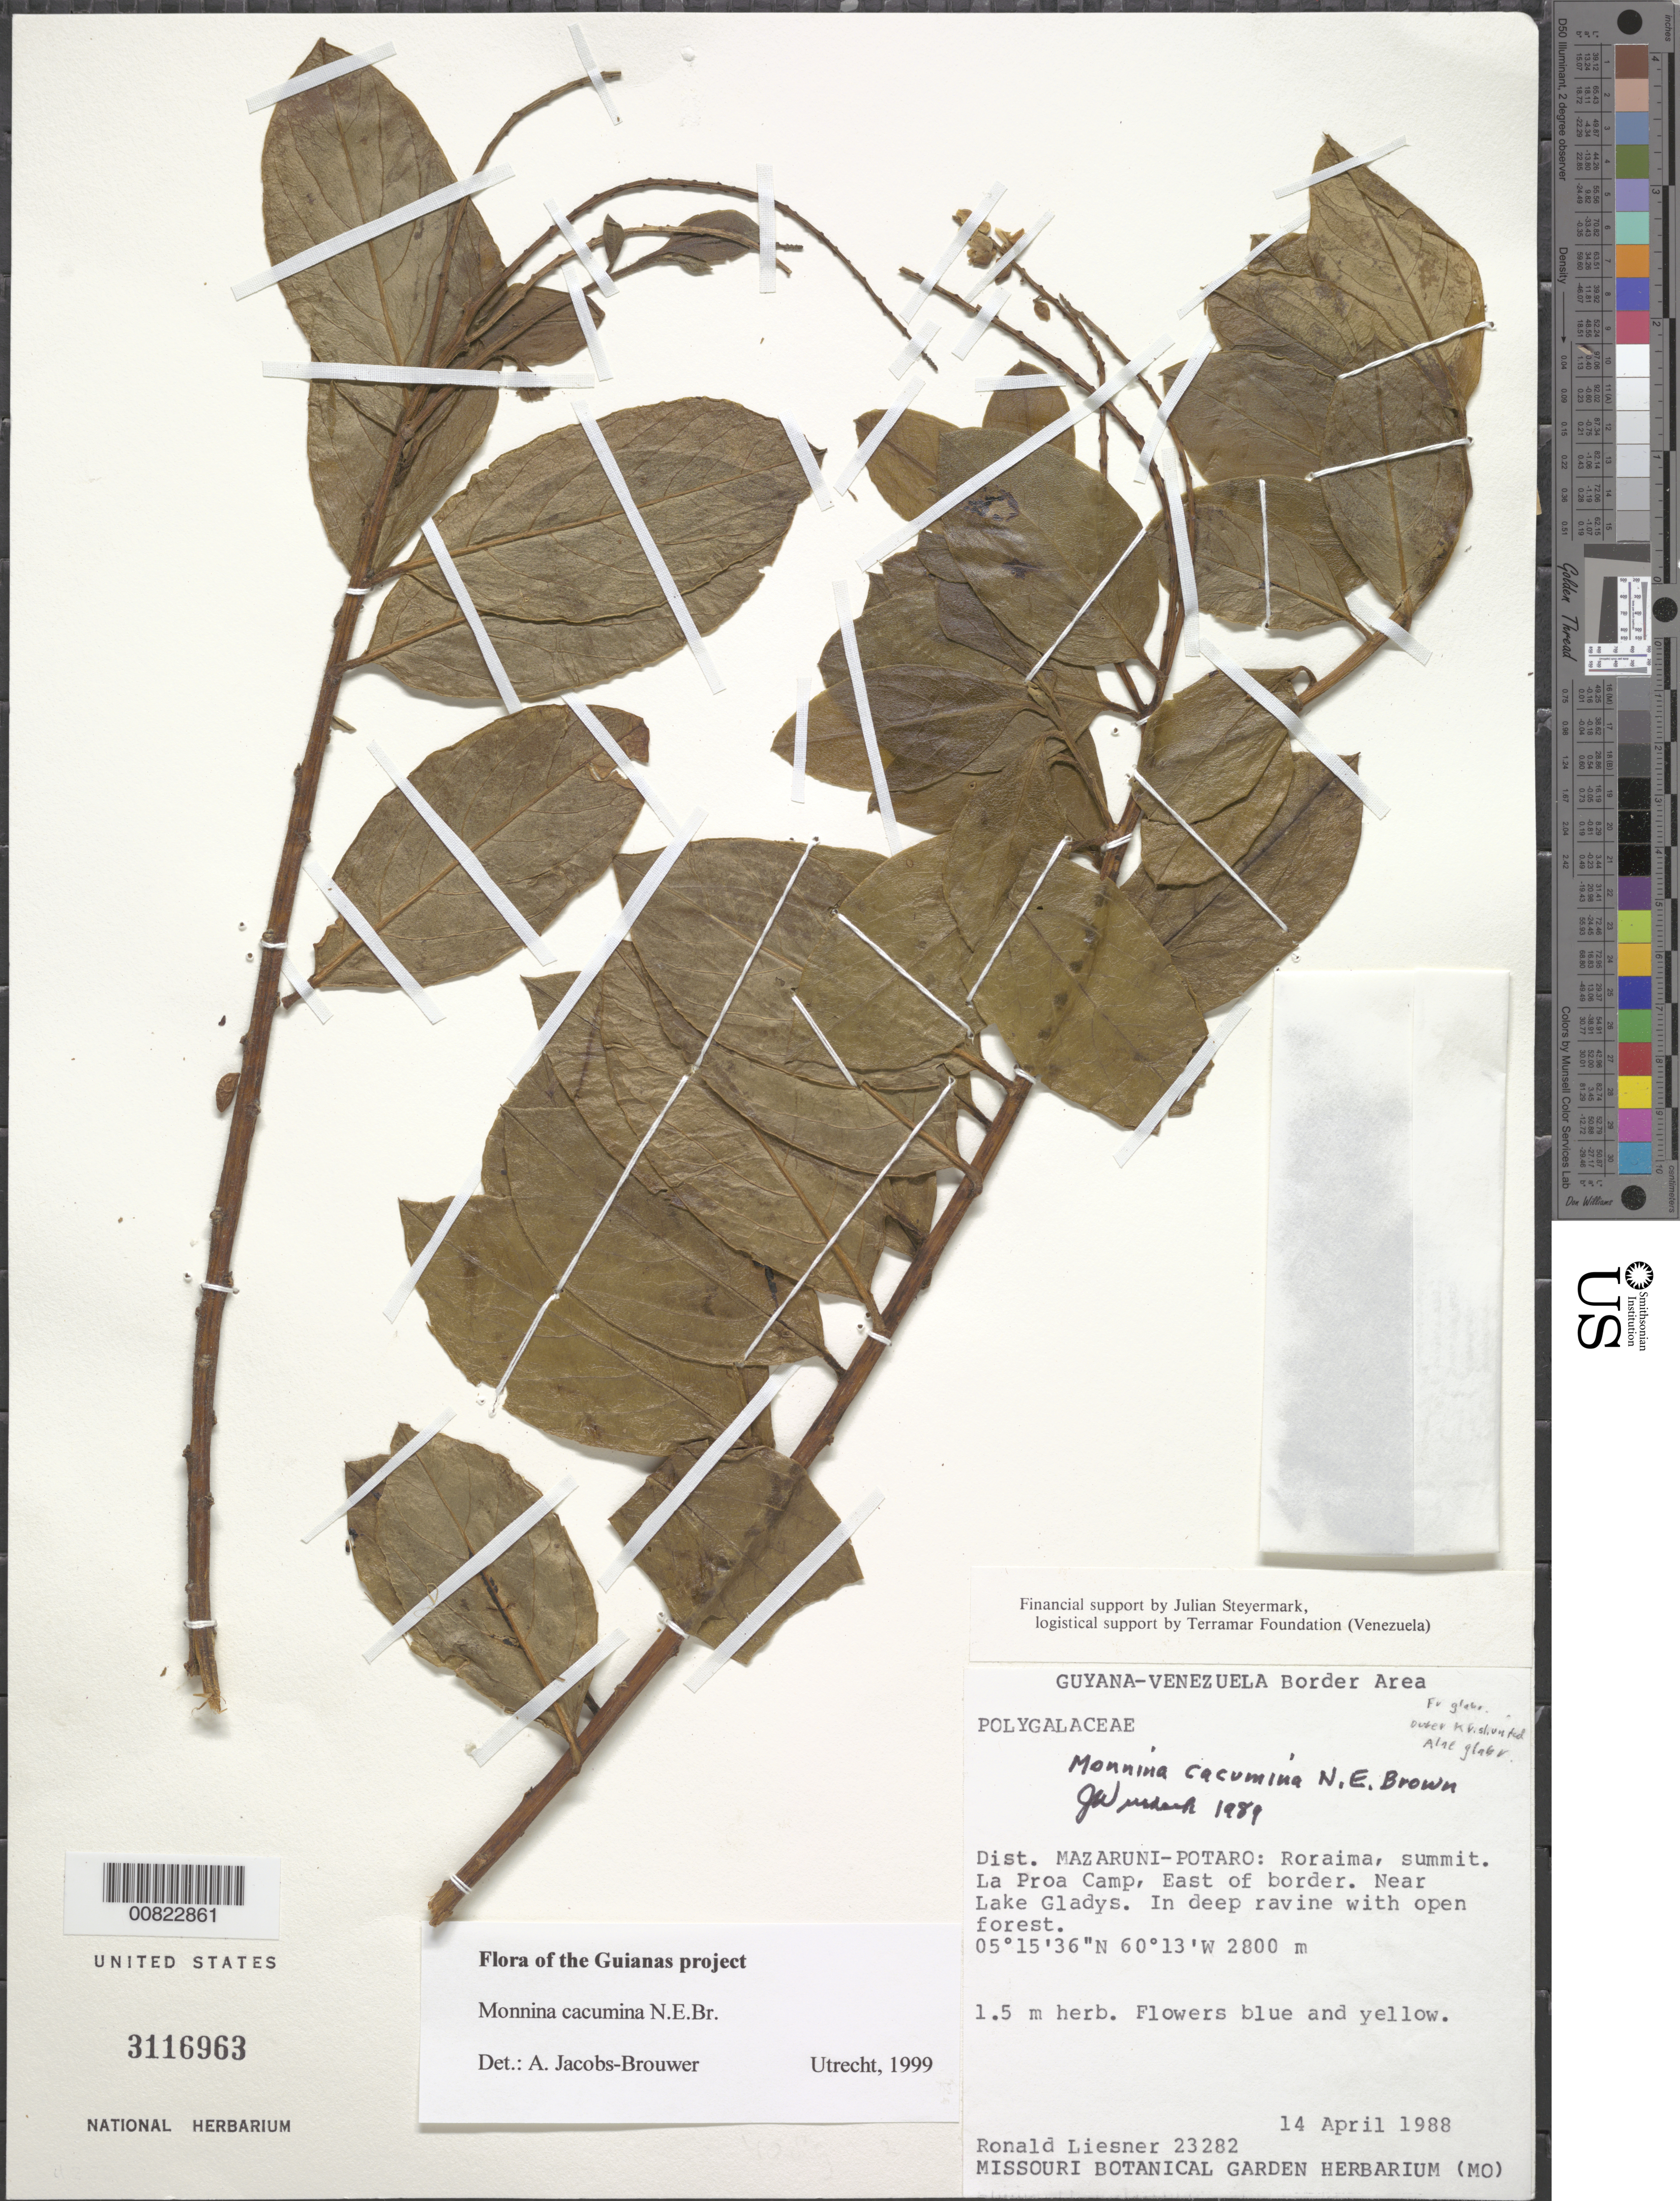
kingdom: Plantae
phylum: Tracheophyta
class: Magnoliopsida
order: Fabales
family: Polygalaceae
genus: Monnina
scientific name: Monnina cacumina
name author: N.E. Br.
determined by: Jacobs-Brouwer, A.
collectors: R. L. Liesner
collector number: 23282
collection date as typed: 14-Apr-88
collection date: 1988-04-14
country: Guyana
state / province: Cuyuni-Mazaruni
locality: Mt. Roraima summit; La Proa Camp, near Lake Gladys, E of border (Guyana-Venezuela Border)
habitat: Deep ravine with open forest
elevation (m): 2800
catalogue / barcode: US 3116963